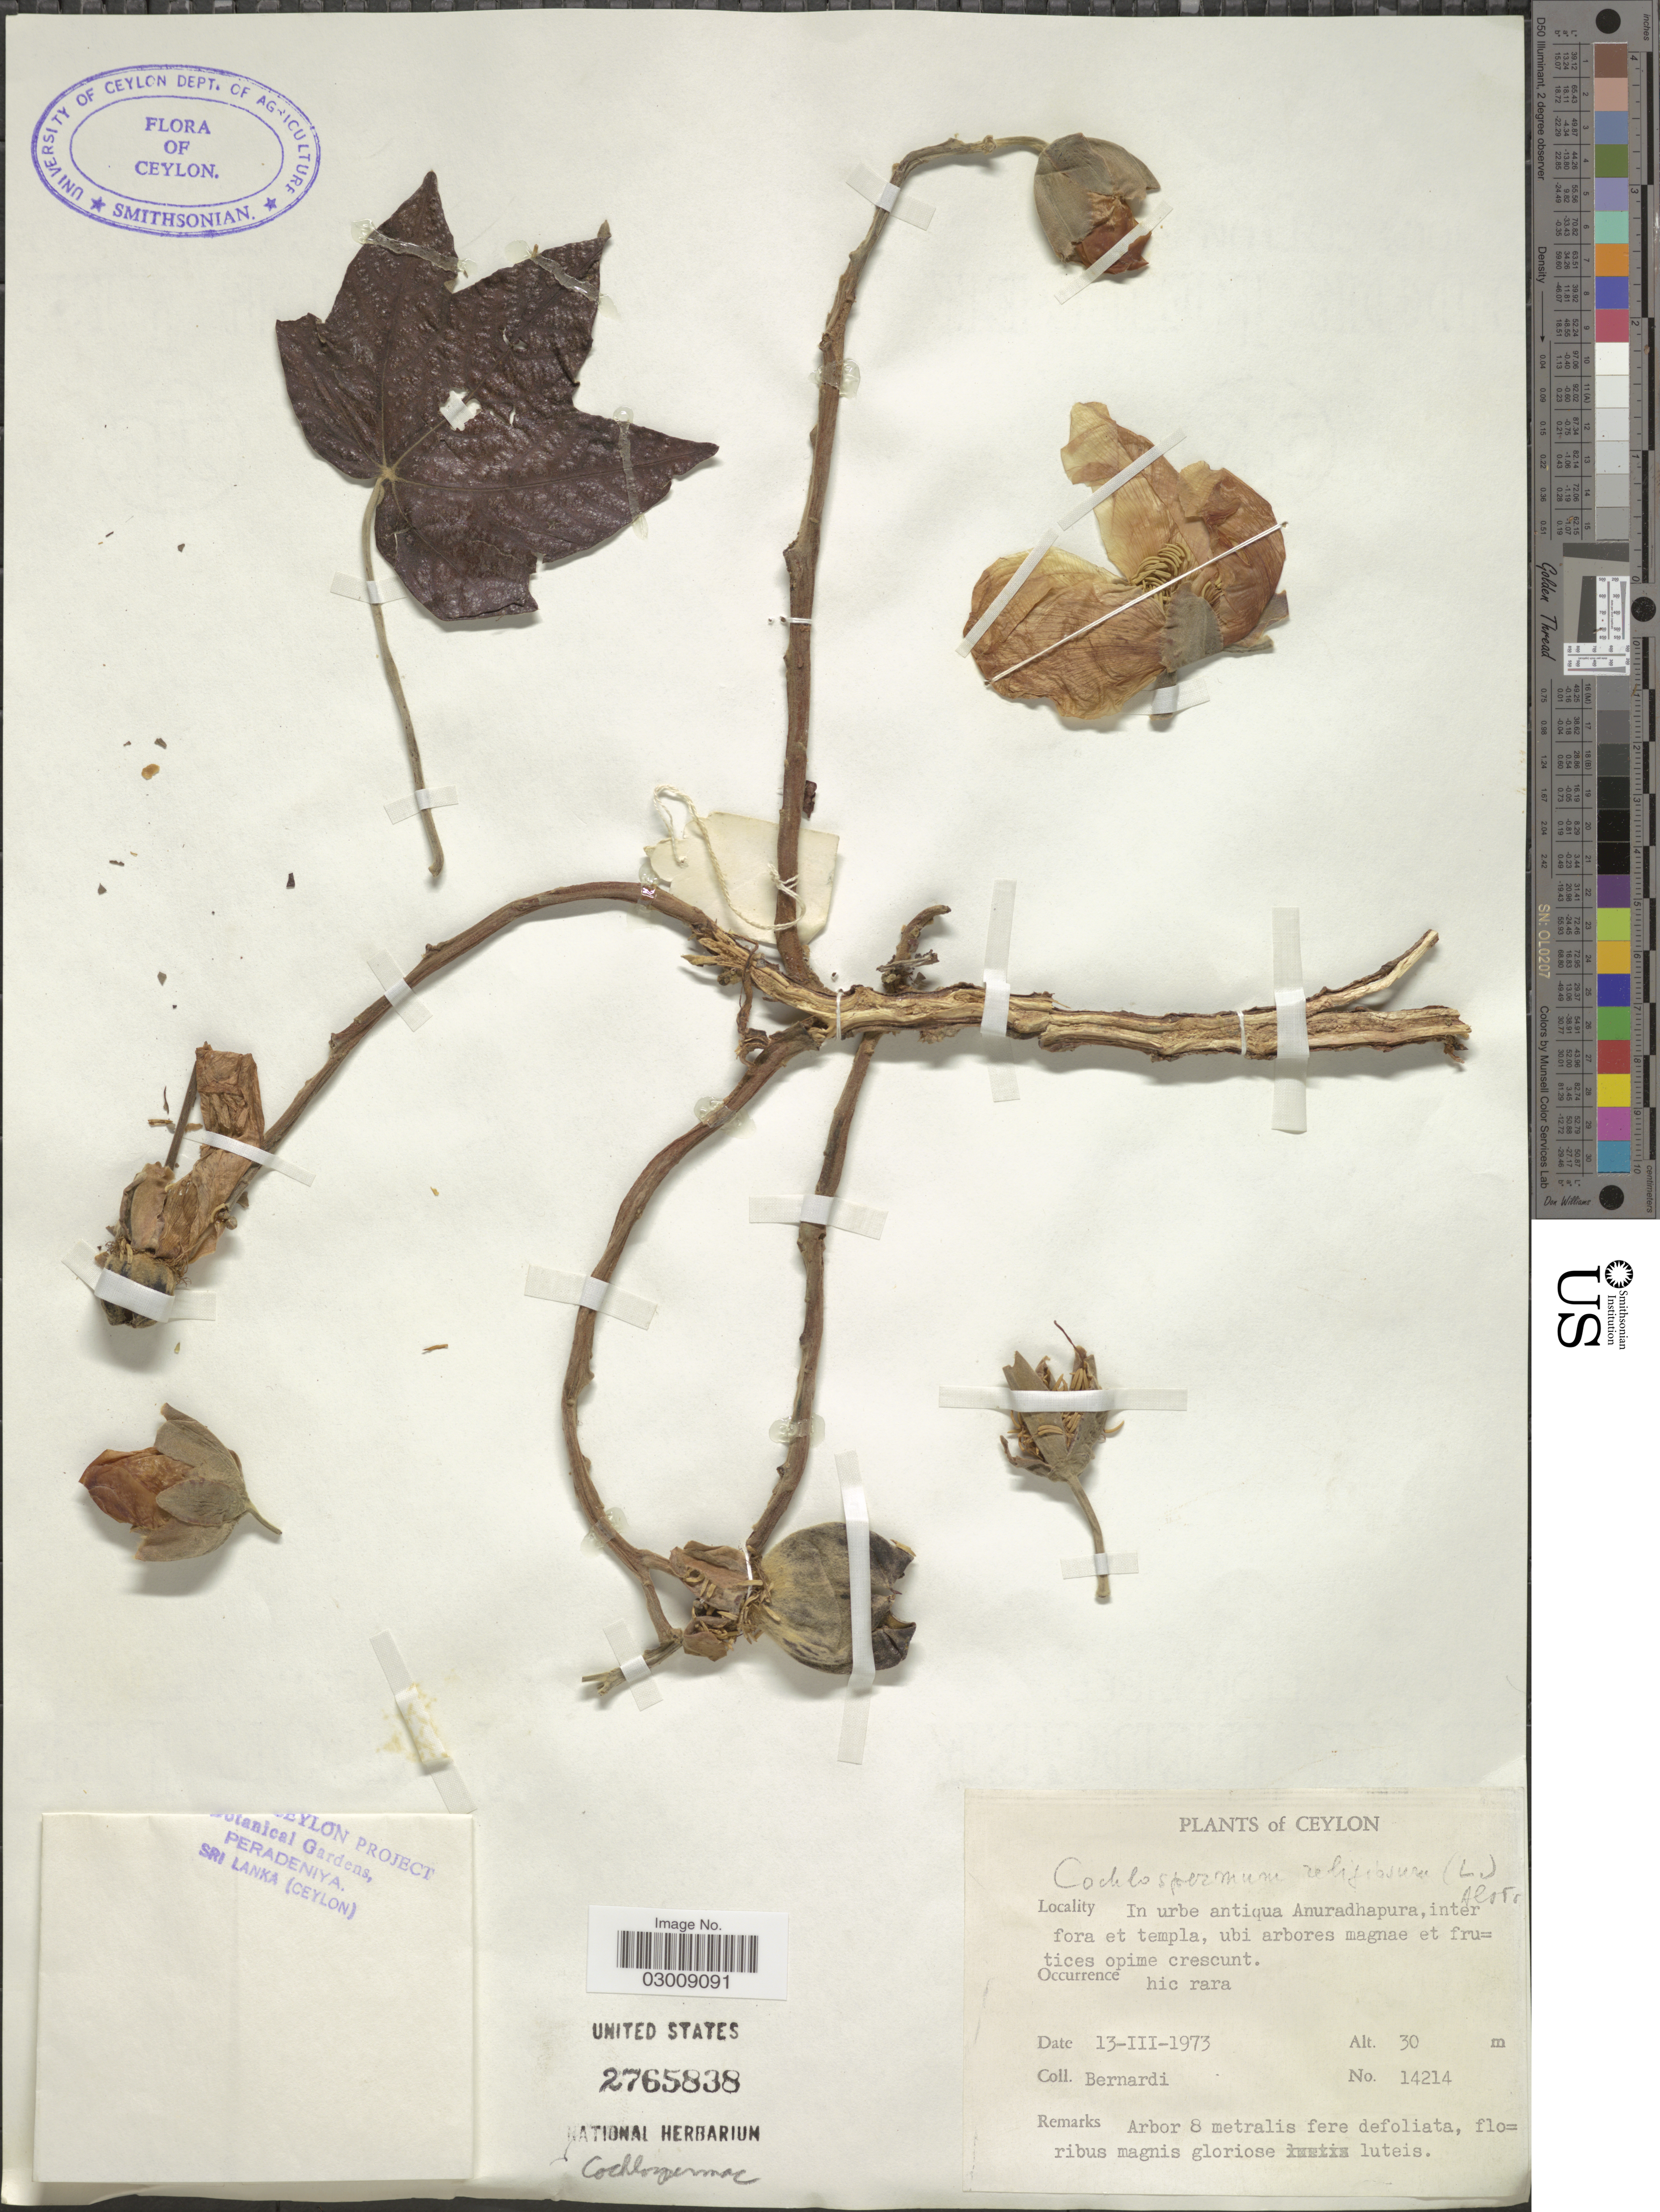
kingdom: Plantae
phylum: Tracheophyta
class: Magnoliopsida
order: Malvales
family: Cochlospermaceae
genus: Cochlospermum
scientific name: Cochlospermum religiosum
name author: (L.) Alston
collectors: Bernardi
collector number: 14214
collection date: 1973-03-13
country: Sri Lanka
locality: Ceylon. In urbe antiqua Anuradhapura, inter fora et templa, ubi arbores magnae et frutices opime crescunt.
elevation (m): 30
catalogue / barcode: US 2765838